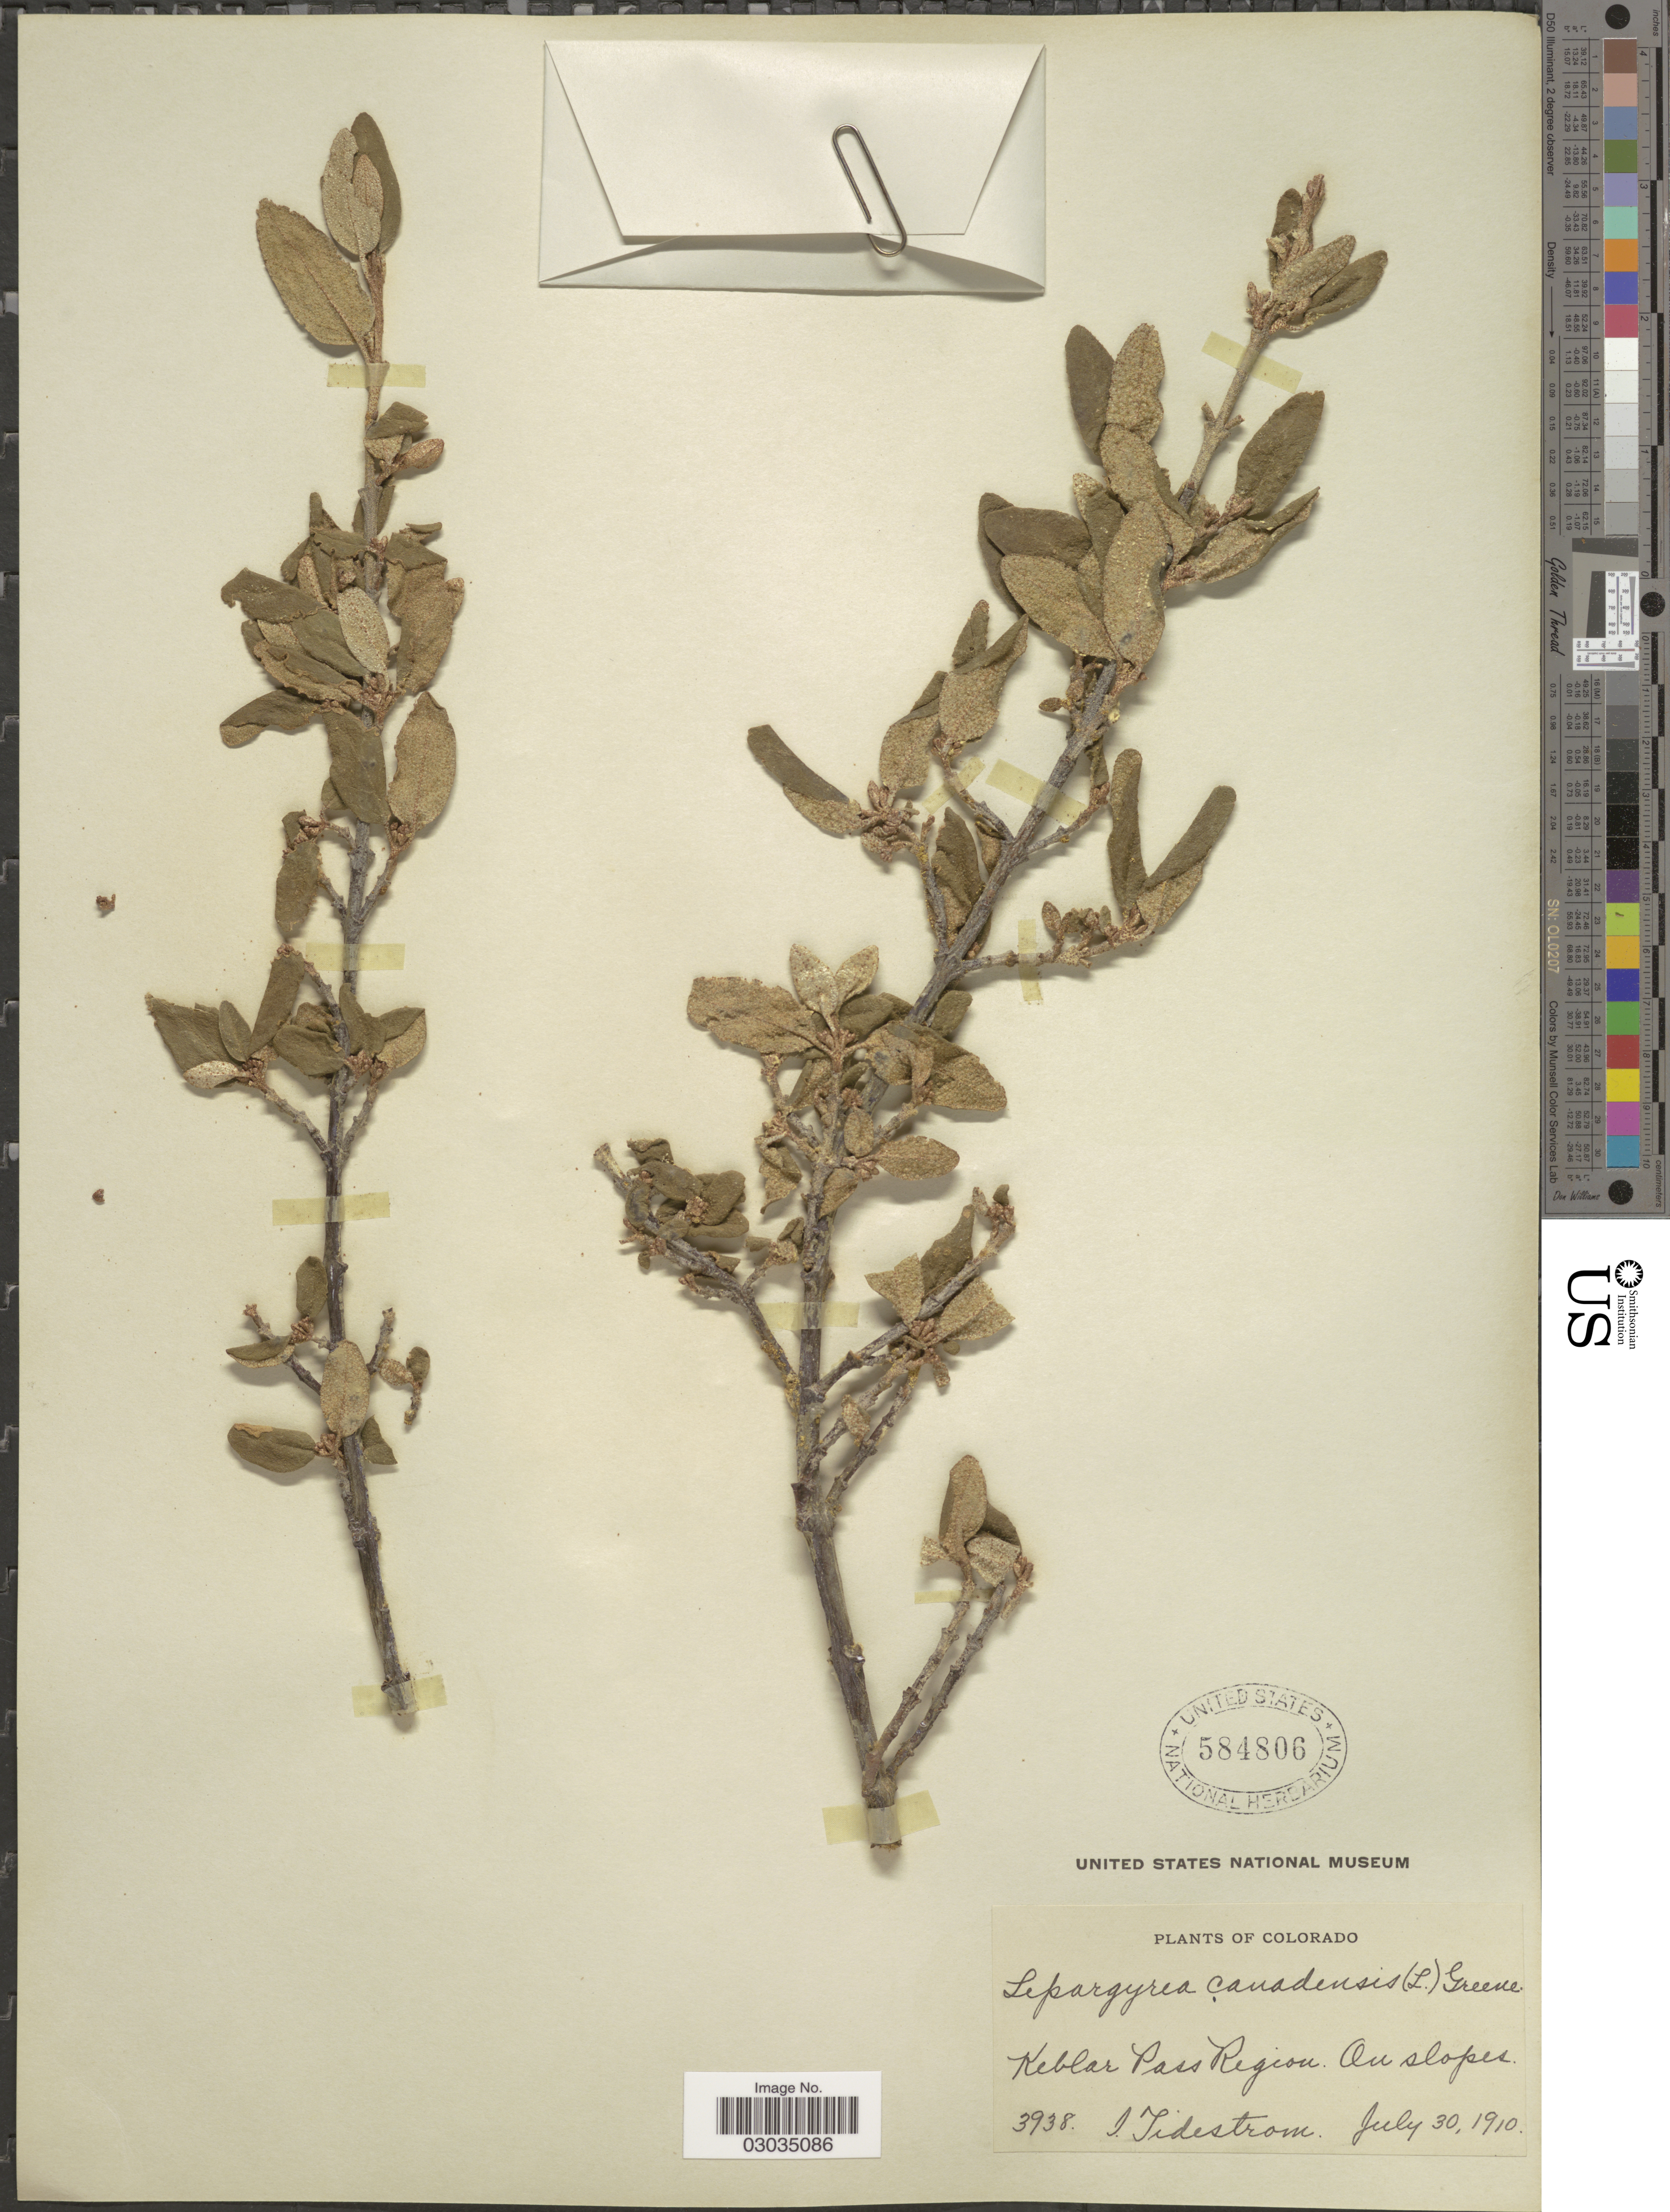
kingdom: Plantae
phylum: Tracheophyta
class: Magnoliopsida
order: Rosales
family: Elaeagnaceae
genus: Shepherdia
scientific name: Shepherdia canadensis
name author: (L.) Nutt.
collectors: I. F. Tidestrom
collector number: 3938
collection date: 1910-07-30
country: United States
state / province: Colorado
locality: Keblar Pass Region, On slopes.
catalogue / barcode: US 584806